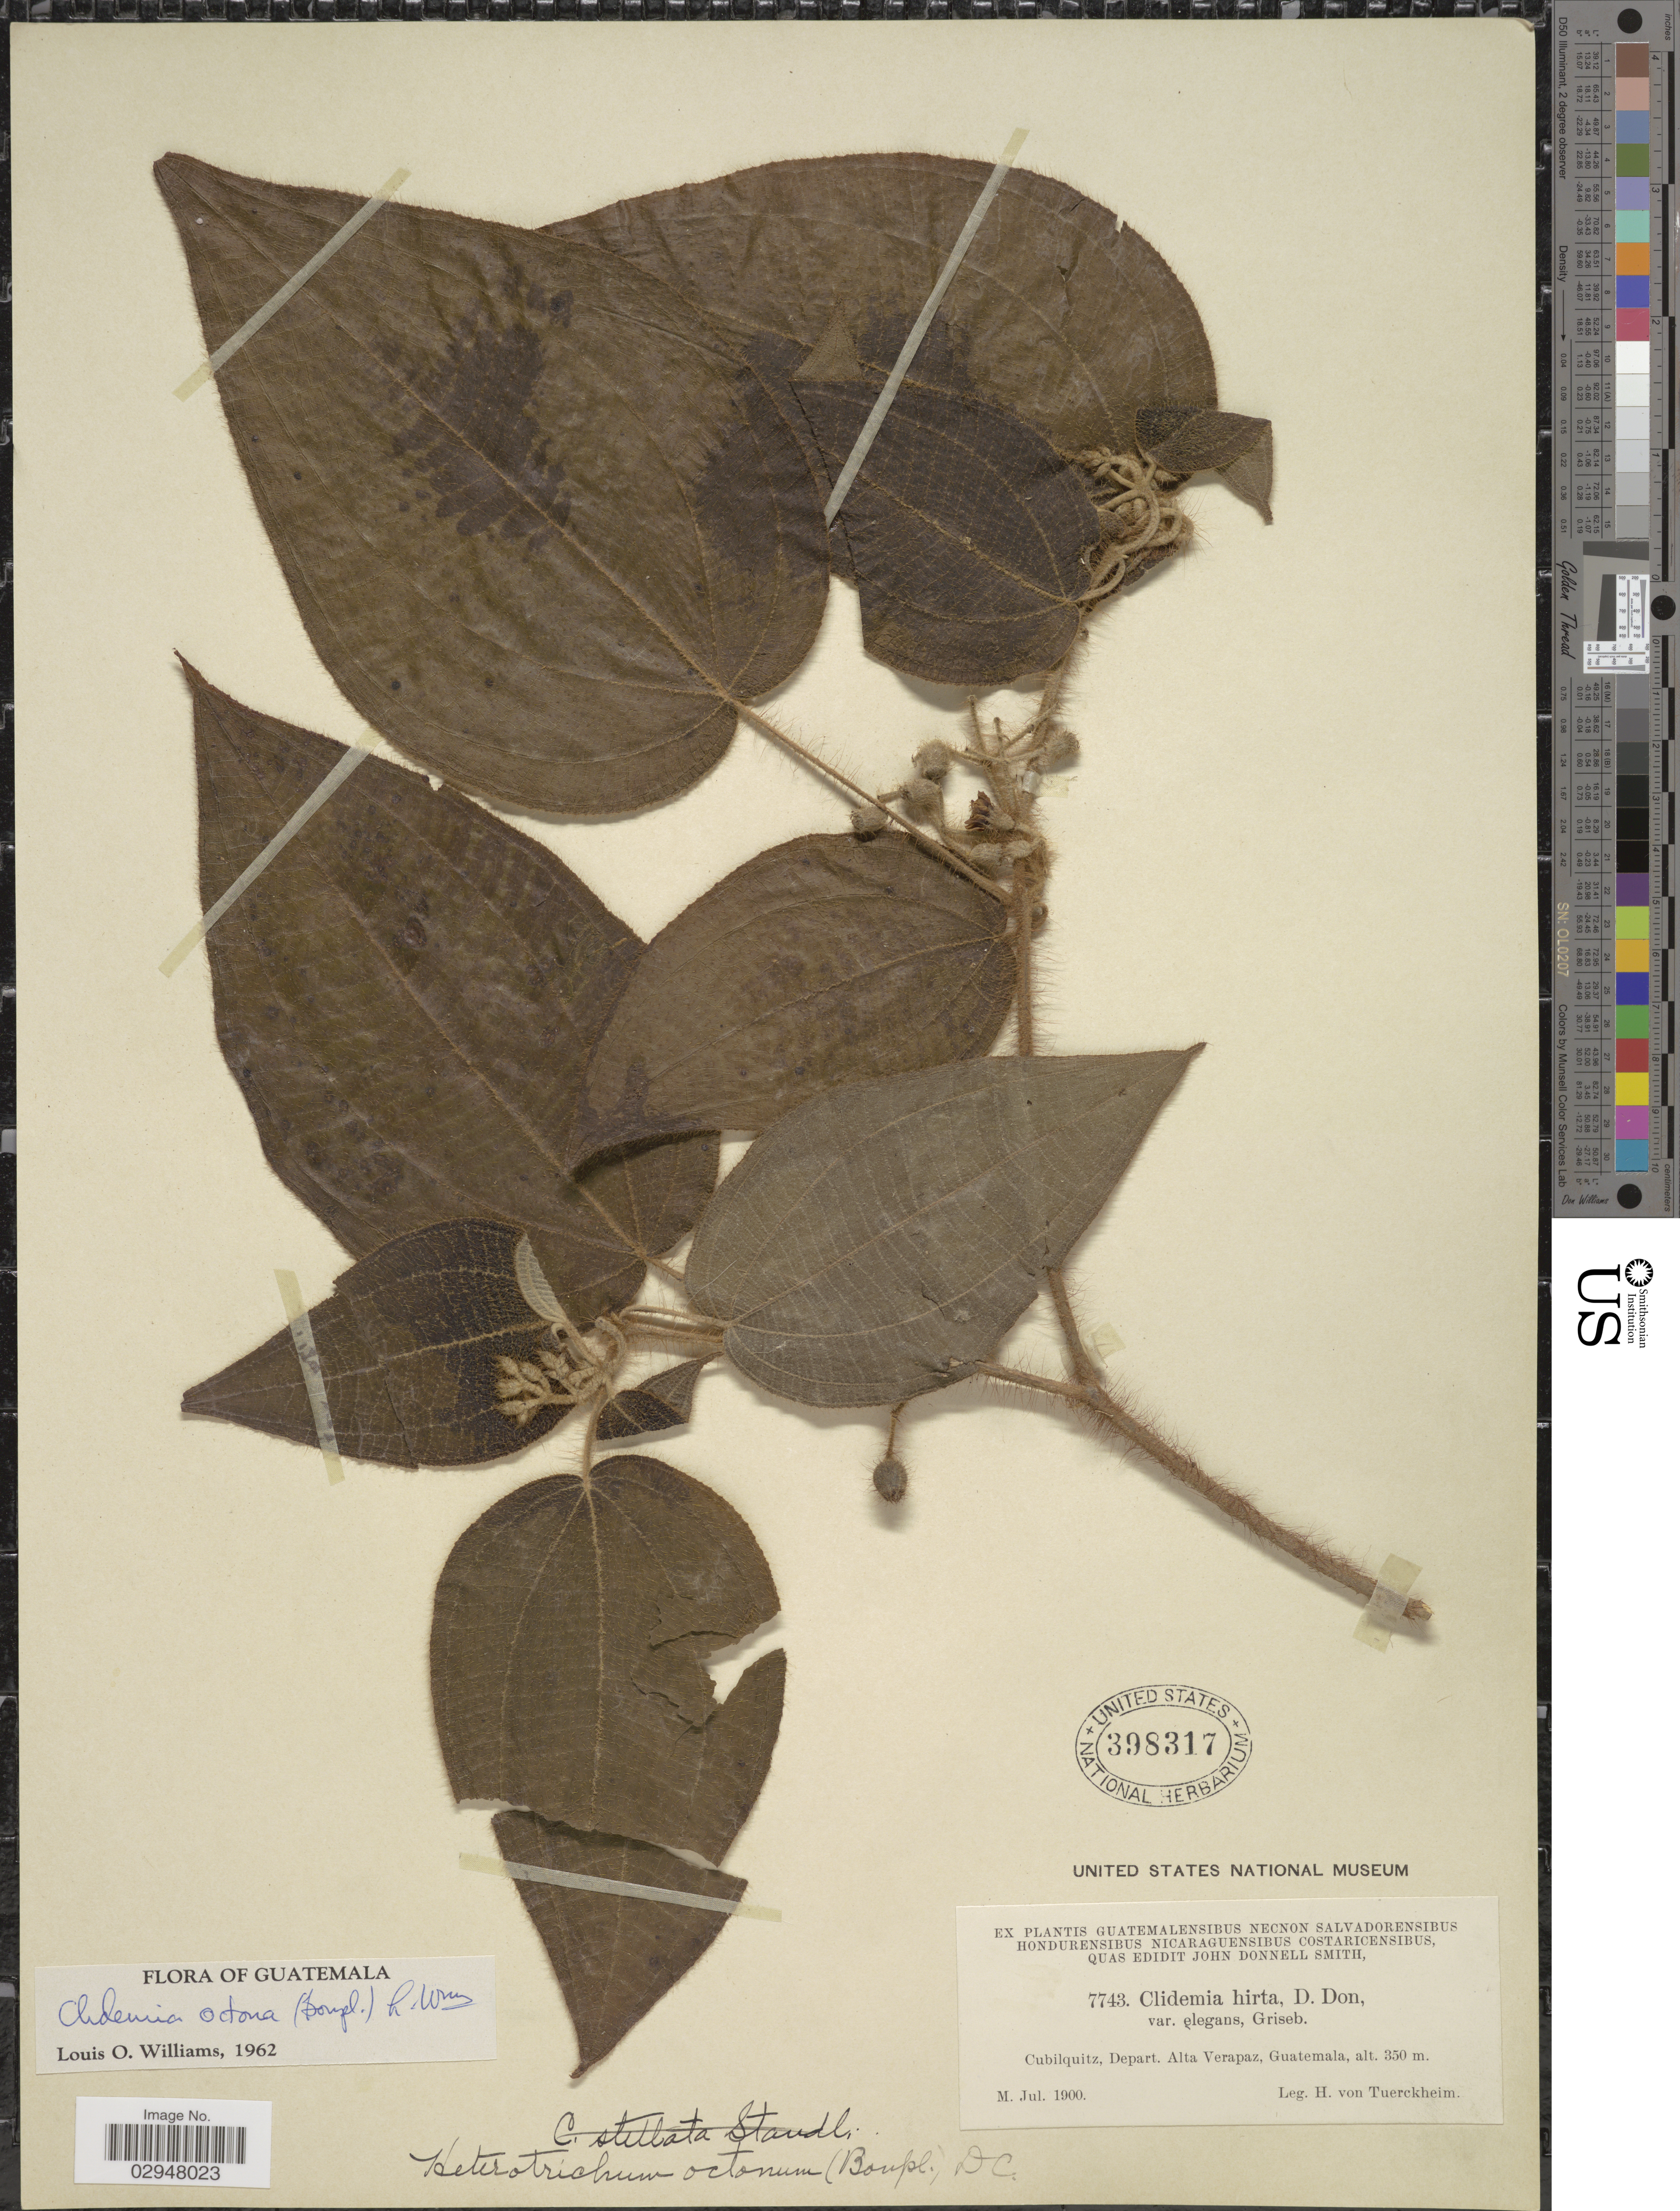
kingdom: Plantae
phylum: Tracheophyta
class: Magnoliopsida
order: Myrtales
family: Melastomataceae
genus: Clidemia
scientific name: Clidemia octona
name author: (Bonpl.) L.O. Williams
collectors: H. von Türckheim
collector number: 7743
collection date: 1900-07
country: Guatemala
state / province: Alta Verapaz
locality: Cubilquitz, Depart. Alta Verapaz.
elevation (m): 350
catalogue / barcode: US 398317